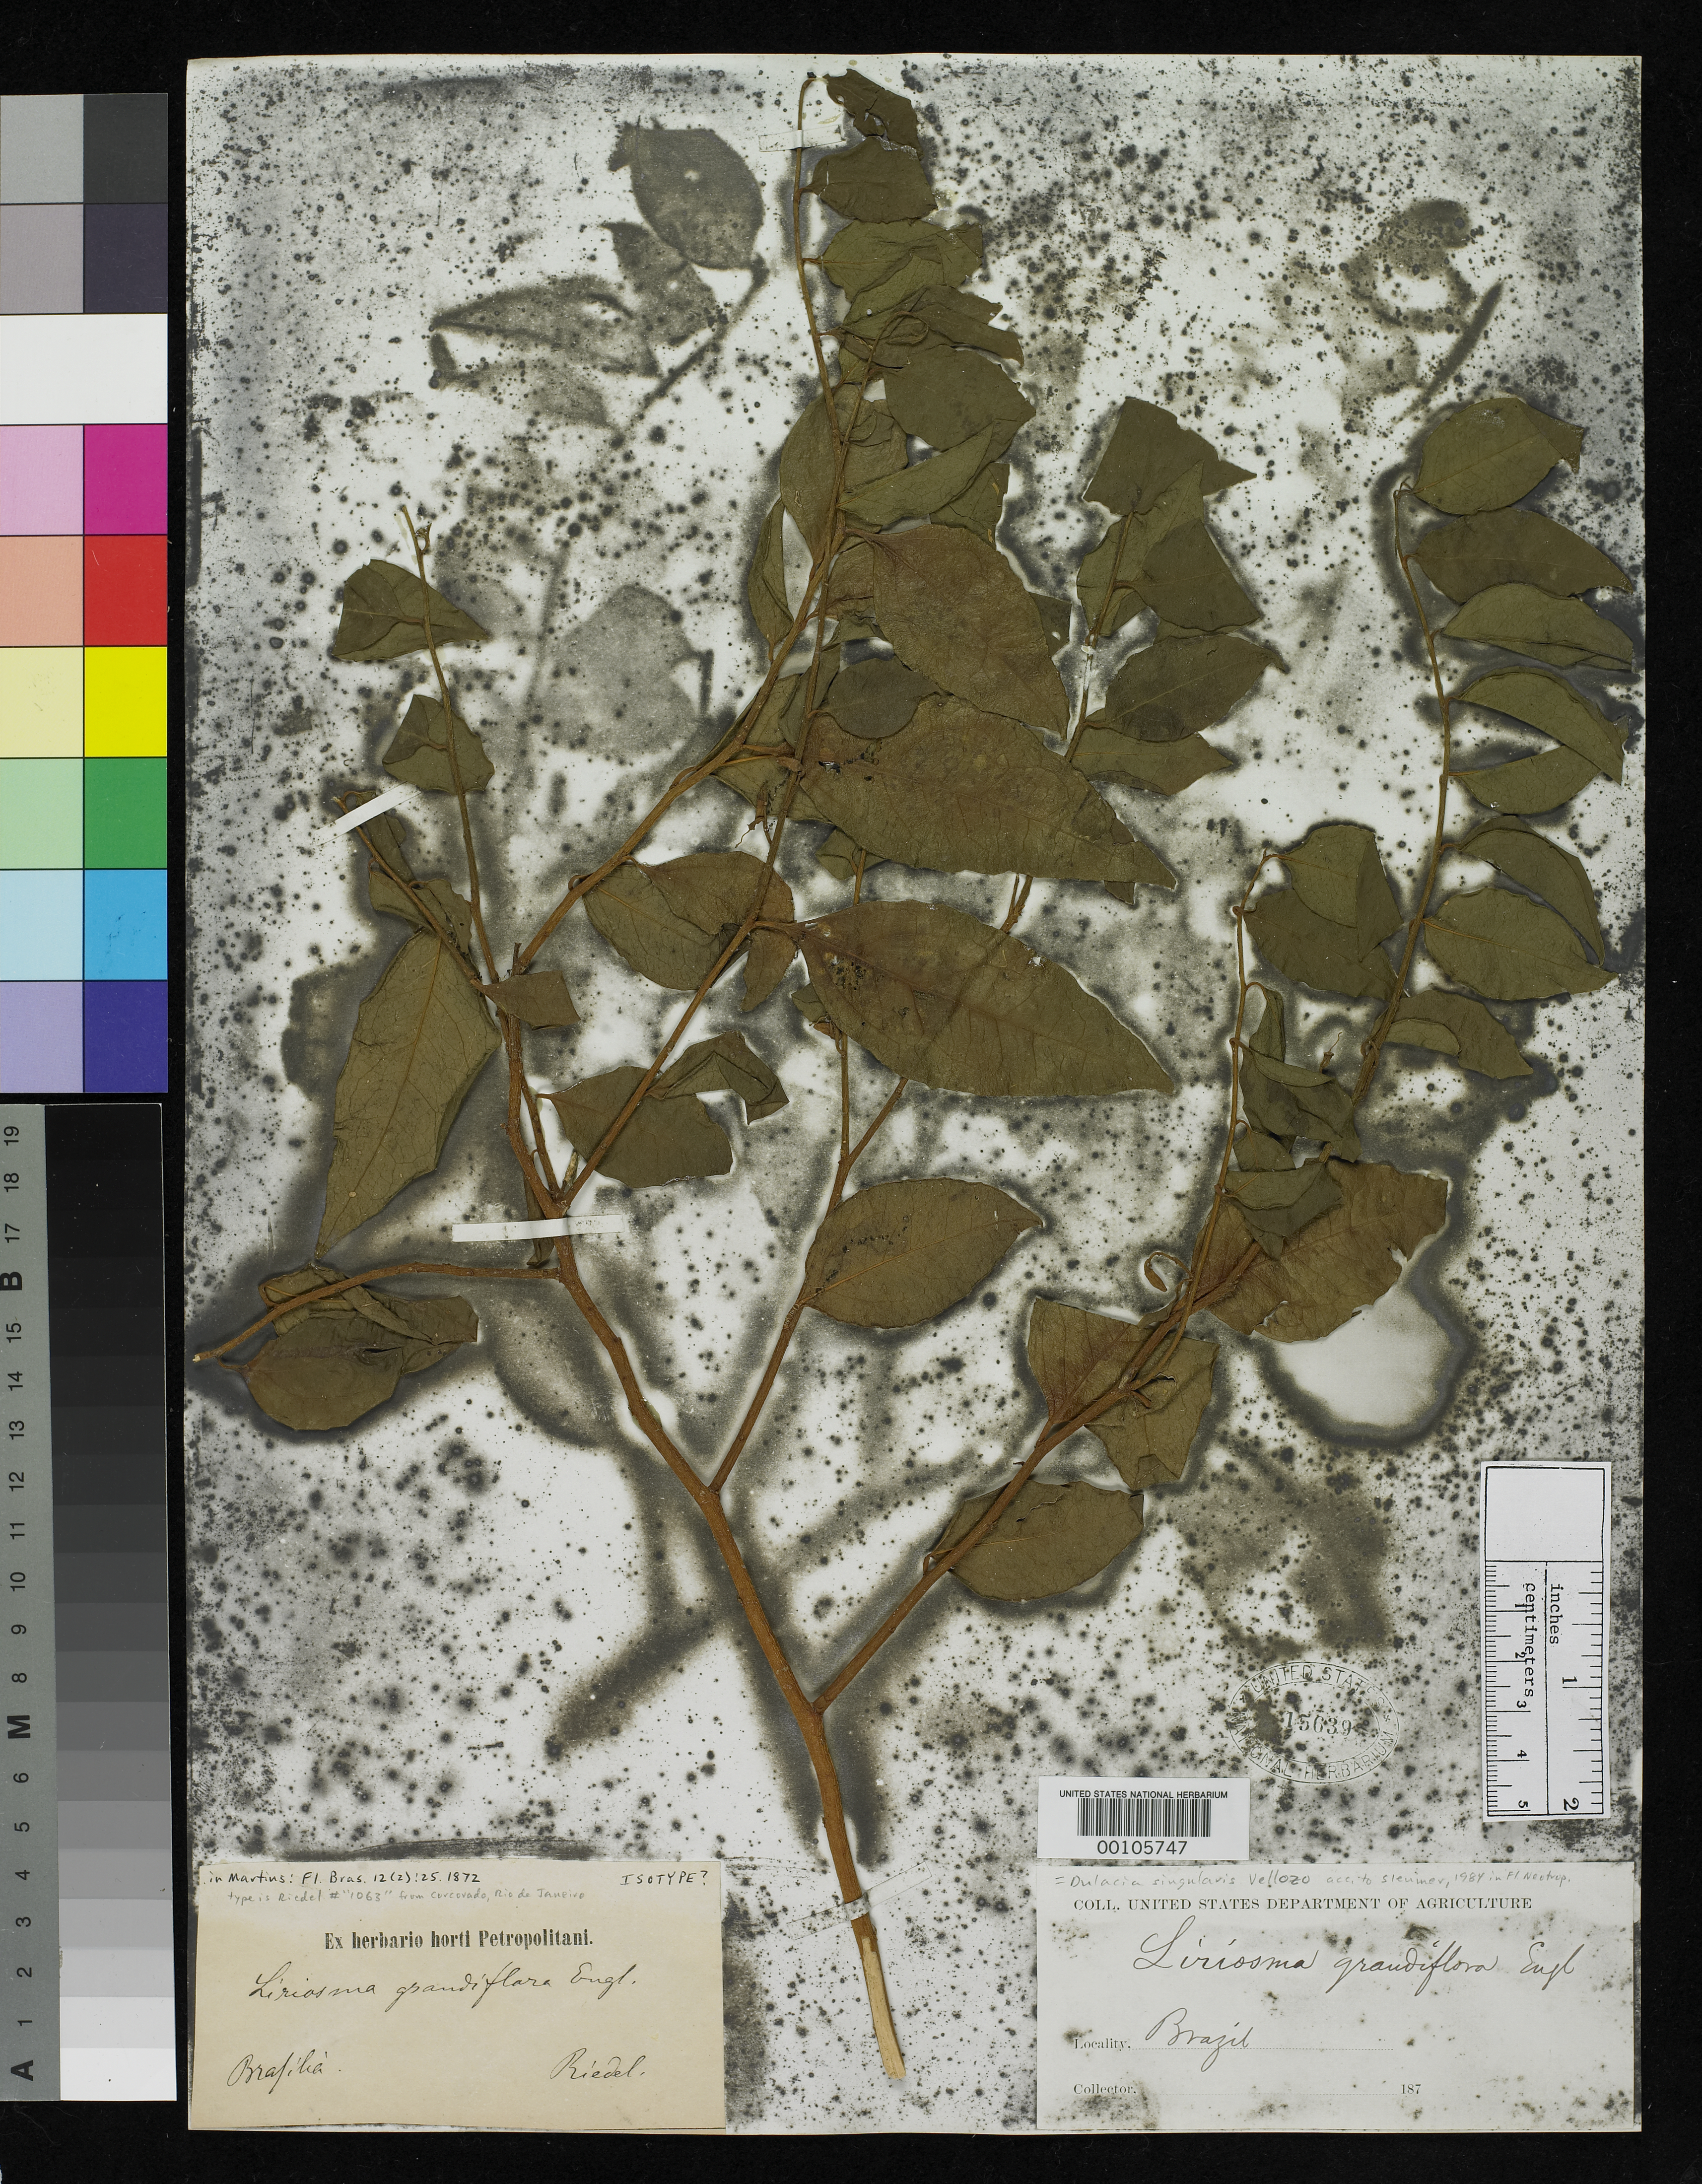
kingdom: Plantae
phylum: Tracheophyta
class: Magnoliopsida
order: Santalales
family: Olacaceae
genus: Liriosma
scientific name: Liriosma grandiflora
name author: Engl. in Mart.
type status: Possible Isotype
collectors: L. Riedel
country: Brazil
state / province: Minas Gerais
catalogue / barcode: US 15639